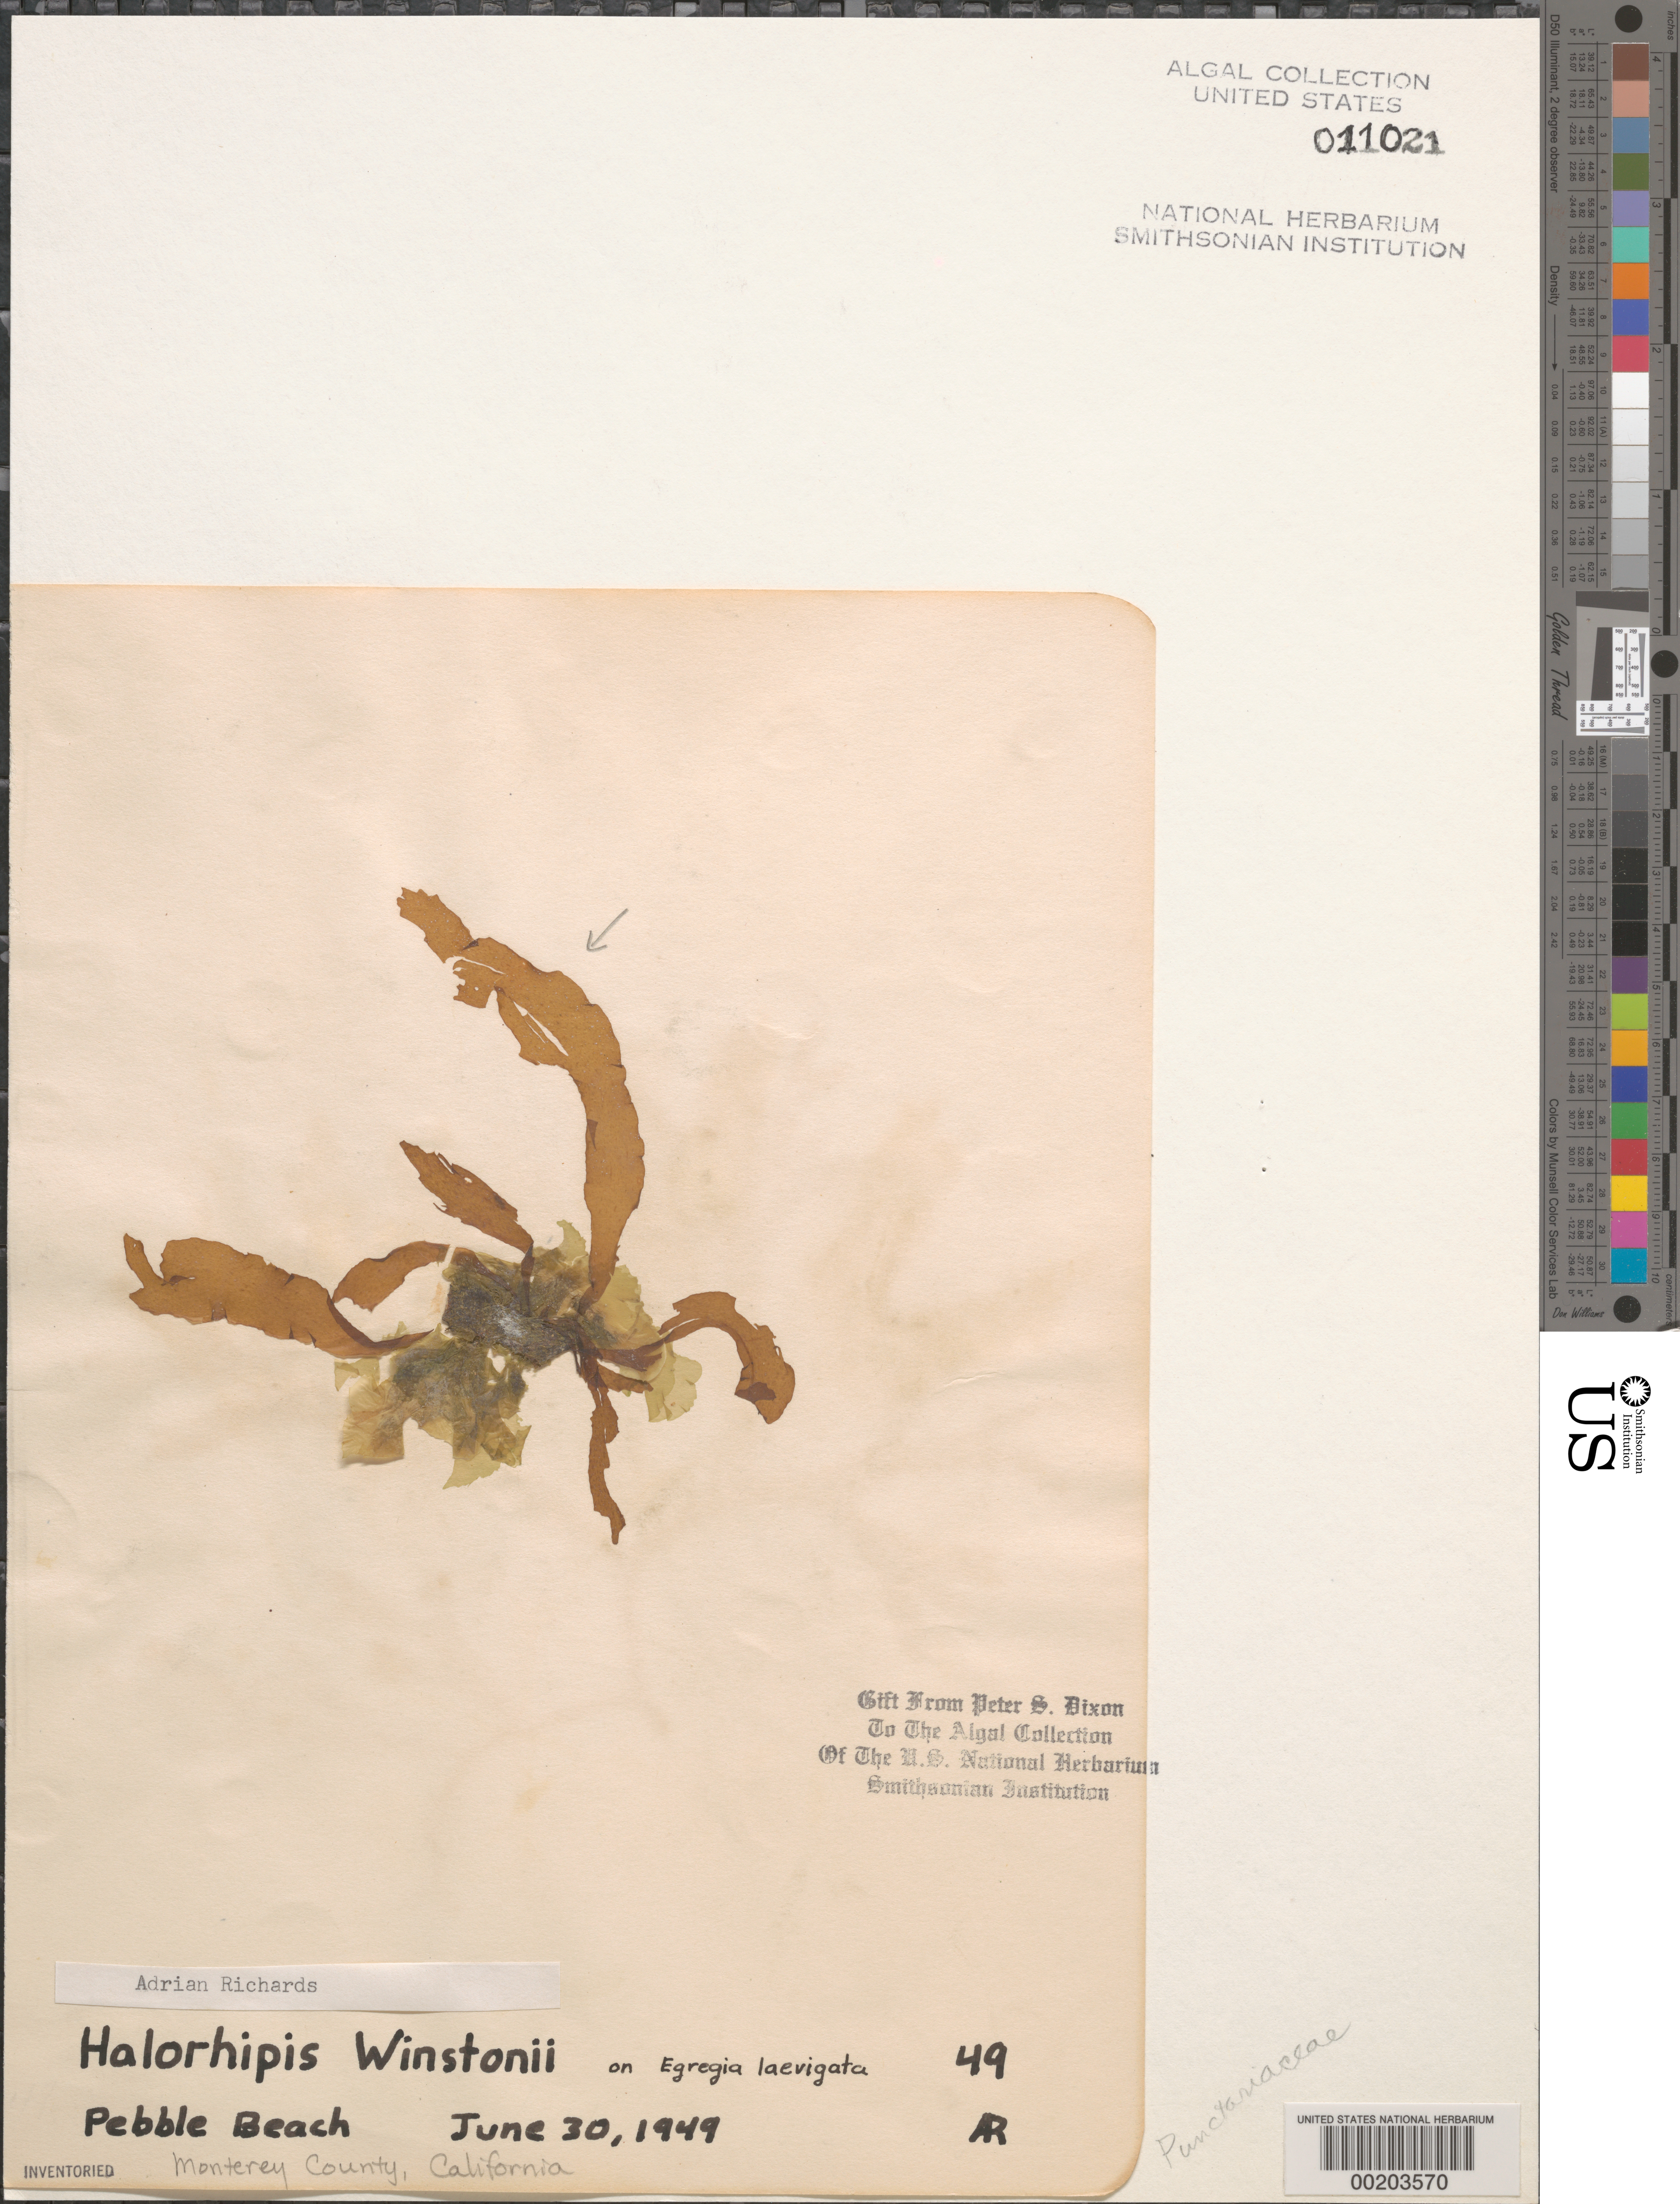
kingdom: Chromista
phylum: Ochrophyta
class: Phaeophyceae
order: Dictyosiphonales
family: Punctariaceae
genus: Halorhipis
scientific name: Halorhipis winstonii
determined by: Richards, A.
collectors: A. Richards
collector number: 49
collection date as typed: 30 Jun 1949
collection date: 1949-06-30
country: United States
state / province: California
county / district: Monterey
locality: Pebble Beach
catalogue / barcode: US 11021